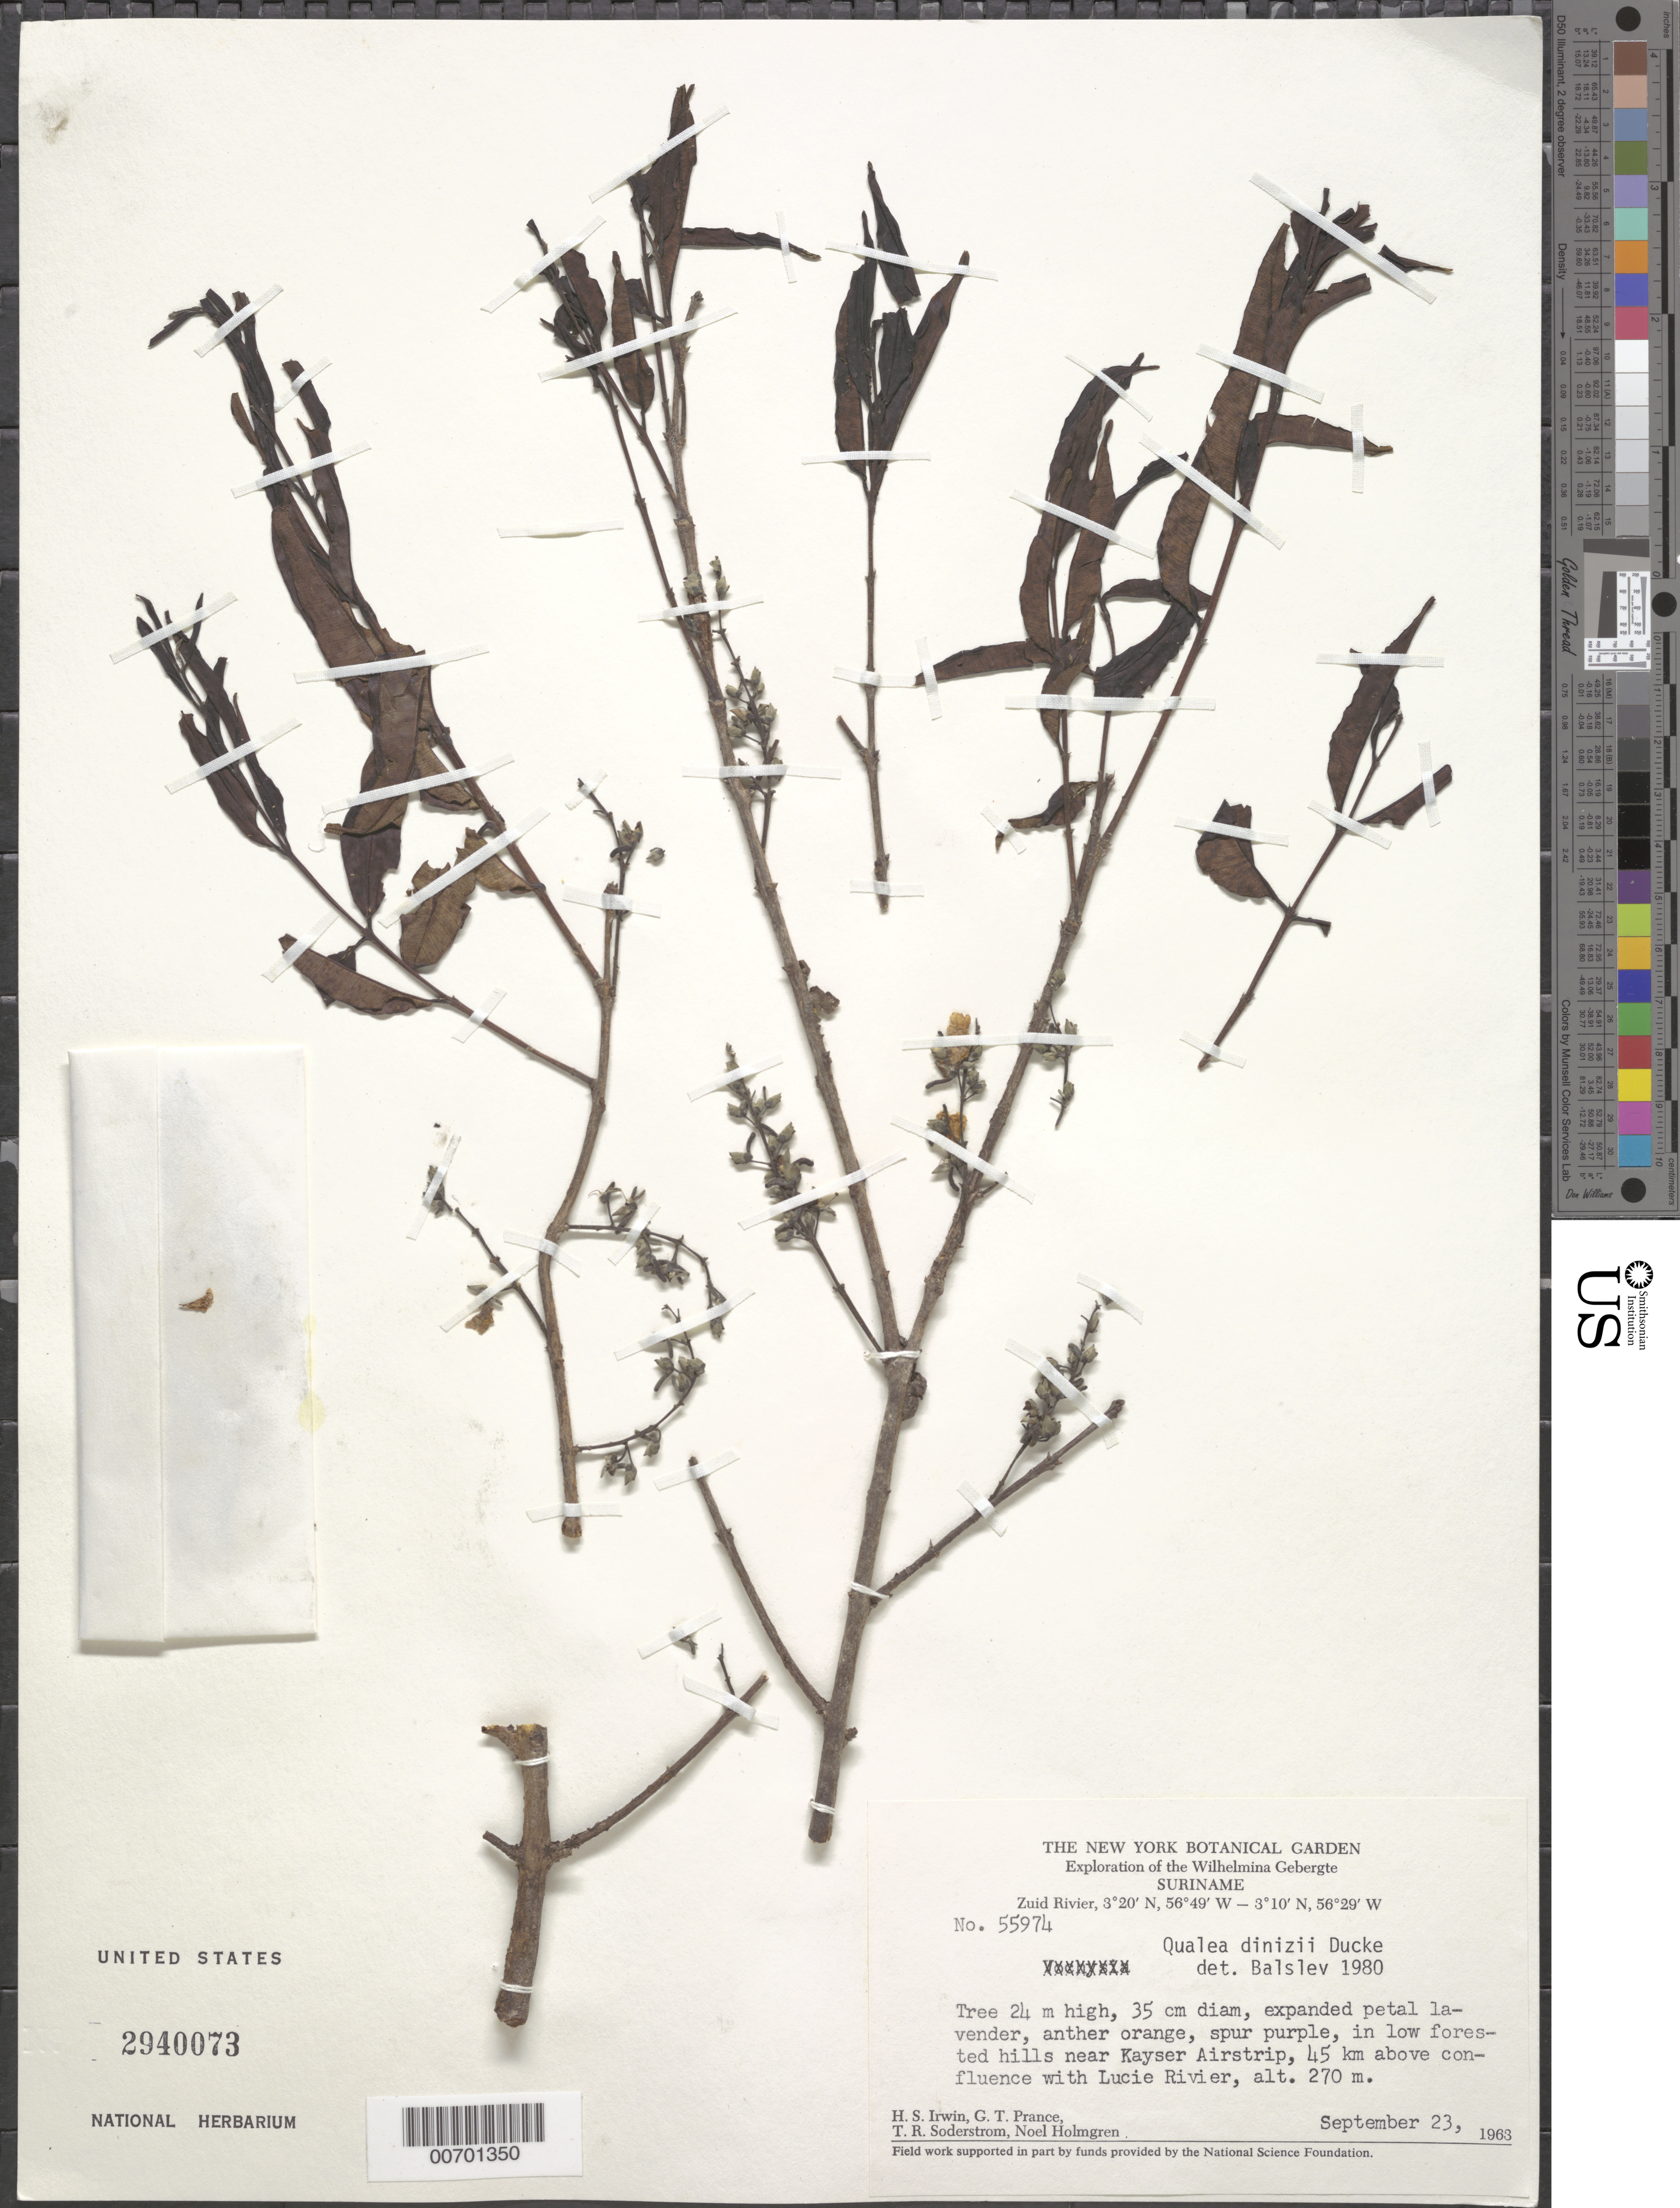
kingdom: Plantae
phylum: Tracheophyta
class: Magnoliopsida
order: Myrtales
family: Vochysiaceae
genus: Qualea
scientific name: Qualea dinizii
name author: Ducke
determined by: Balsev, --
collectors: H. Irwin, G. T. Prance, T. R. Soderstrom & N. H. Holmgren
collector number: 55974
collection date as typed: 23-Sep-63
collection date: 1963-09-23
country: Suriname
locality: Kayser Airstrip, Zuid R., 45 km above confl. with Lucie R., Wilhelmina Gebergte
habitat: Low forested hills near airstrip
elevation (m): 270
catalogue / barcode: US 2940073